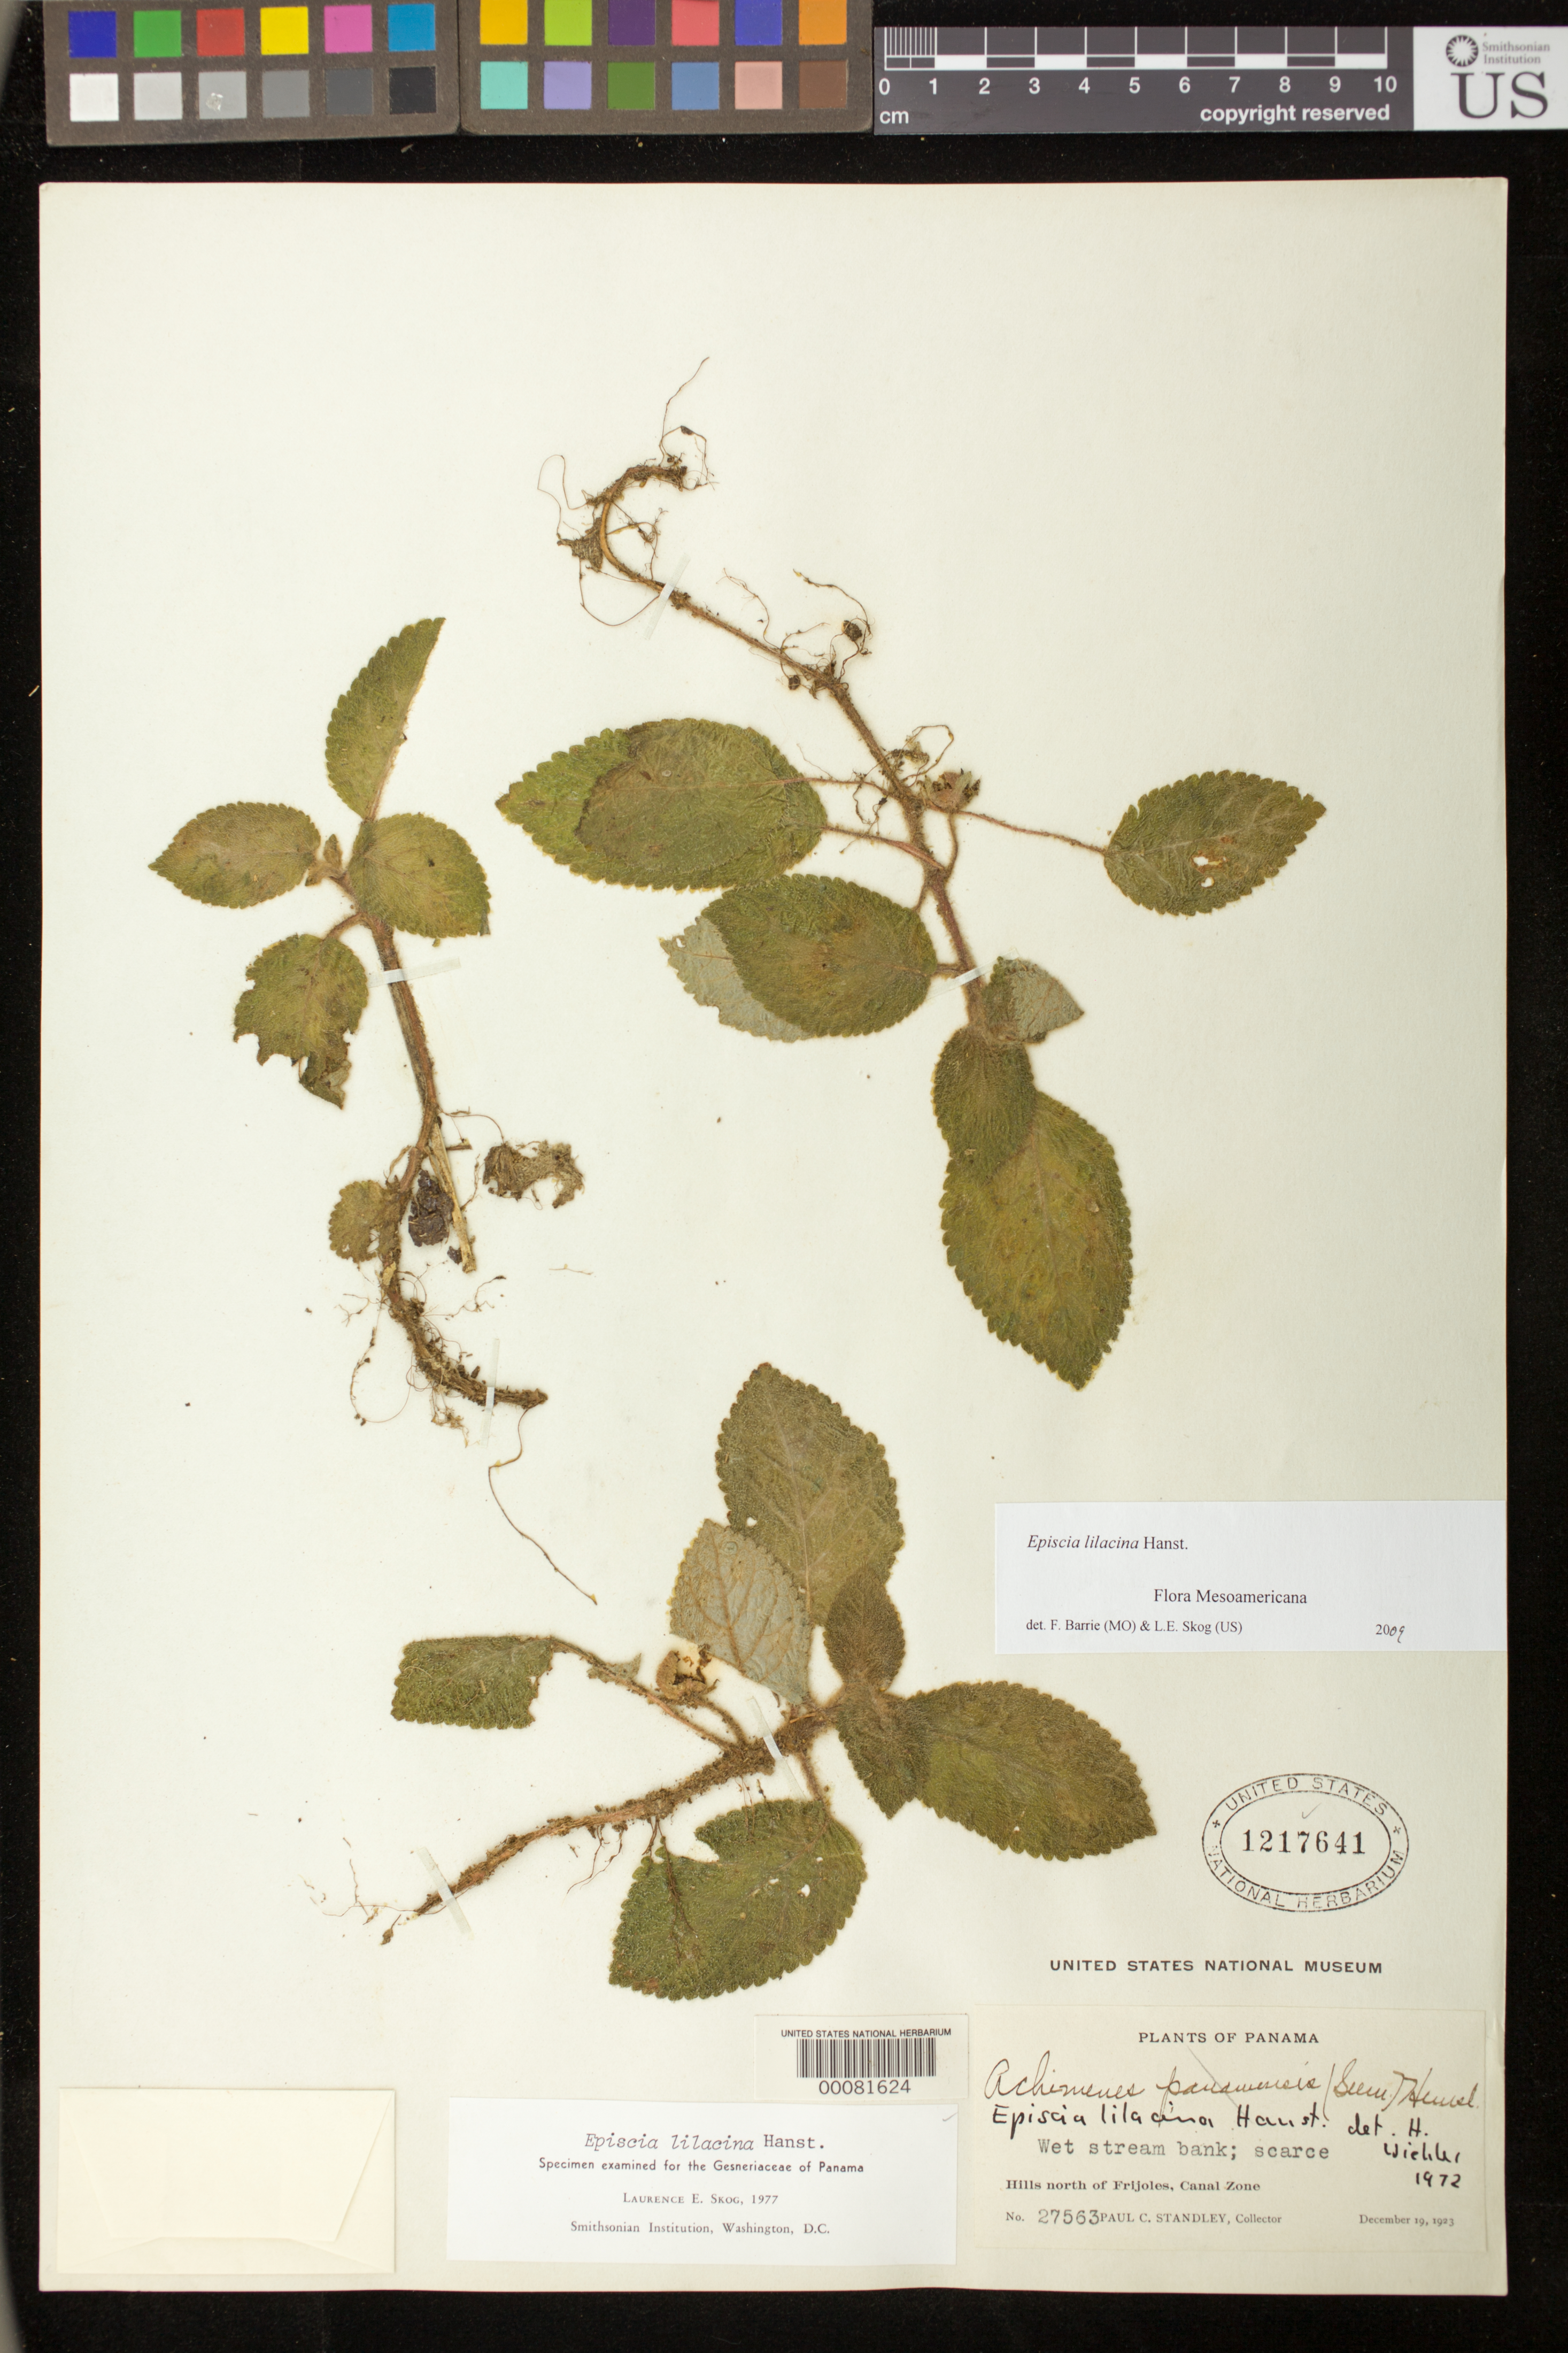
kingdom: Plantae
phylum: Tracheophyta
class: Magnoliopsida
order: Lamiales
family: Gesneriaceae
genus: Episcia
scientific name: Episcia lilacina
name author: Hanst.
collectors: P. C. Standley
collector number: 27563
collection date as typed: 19 Dec 1923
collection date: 1923-12-19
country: Panama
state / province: Colón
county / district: Canal Zone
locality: Hills N of Frijoles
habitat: Wet stream bank, scarce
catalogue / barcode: US 1217641